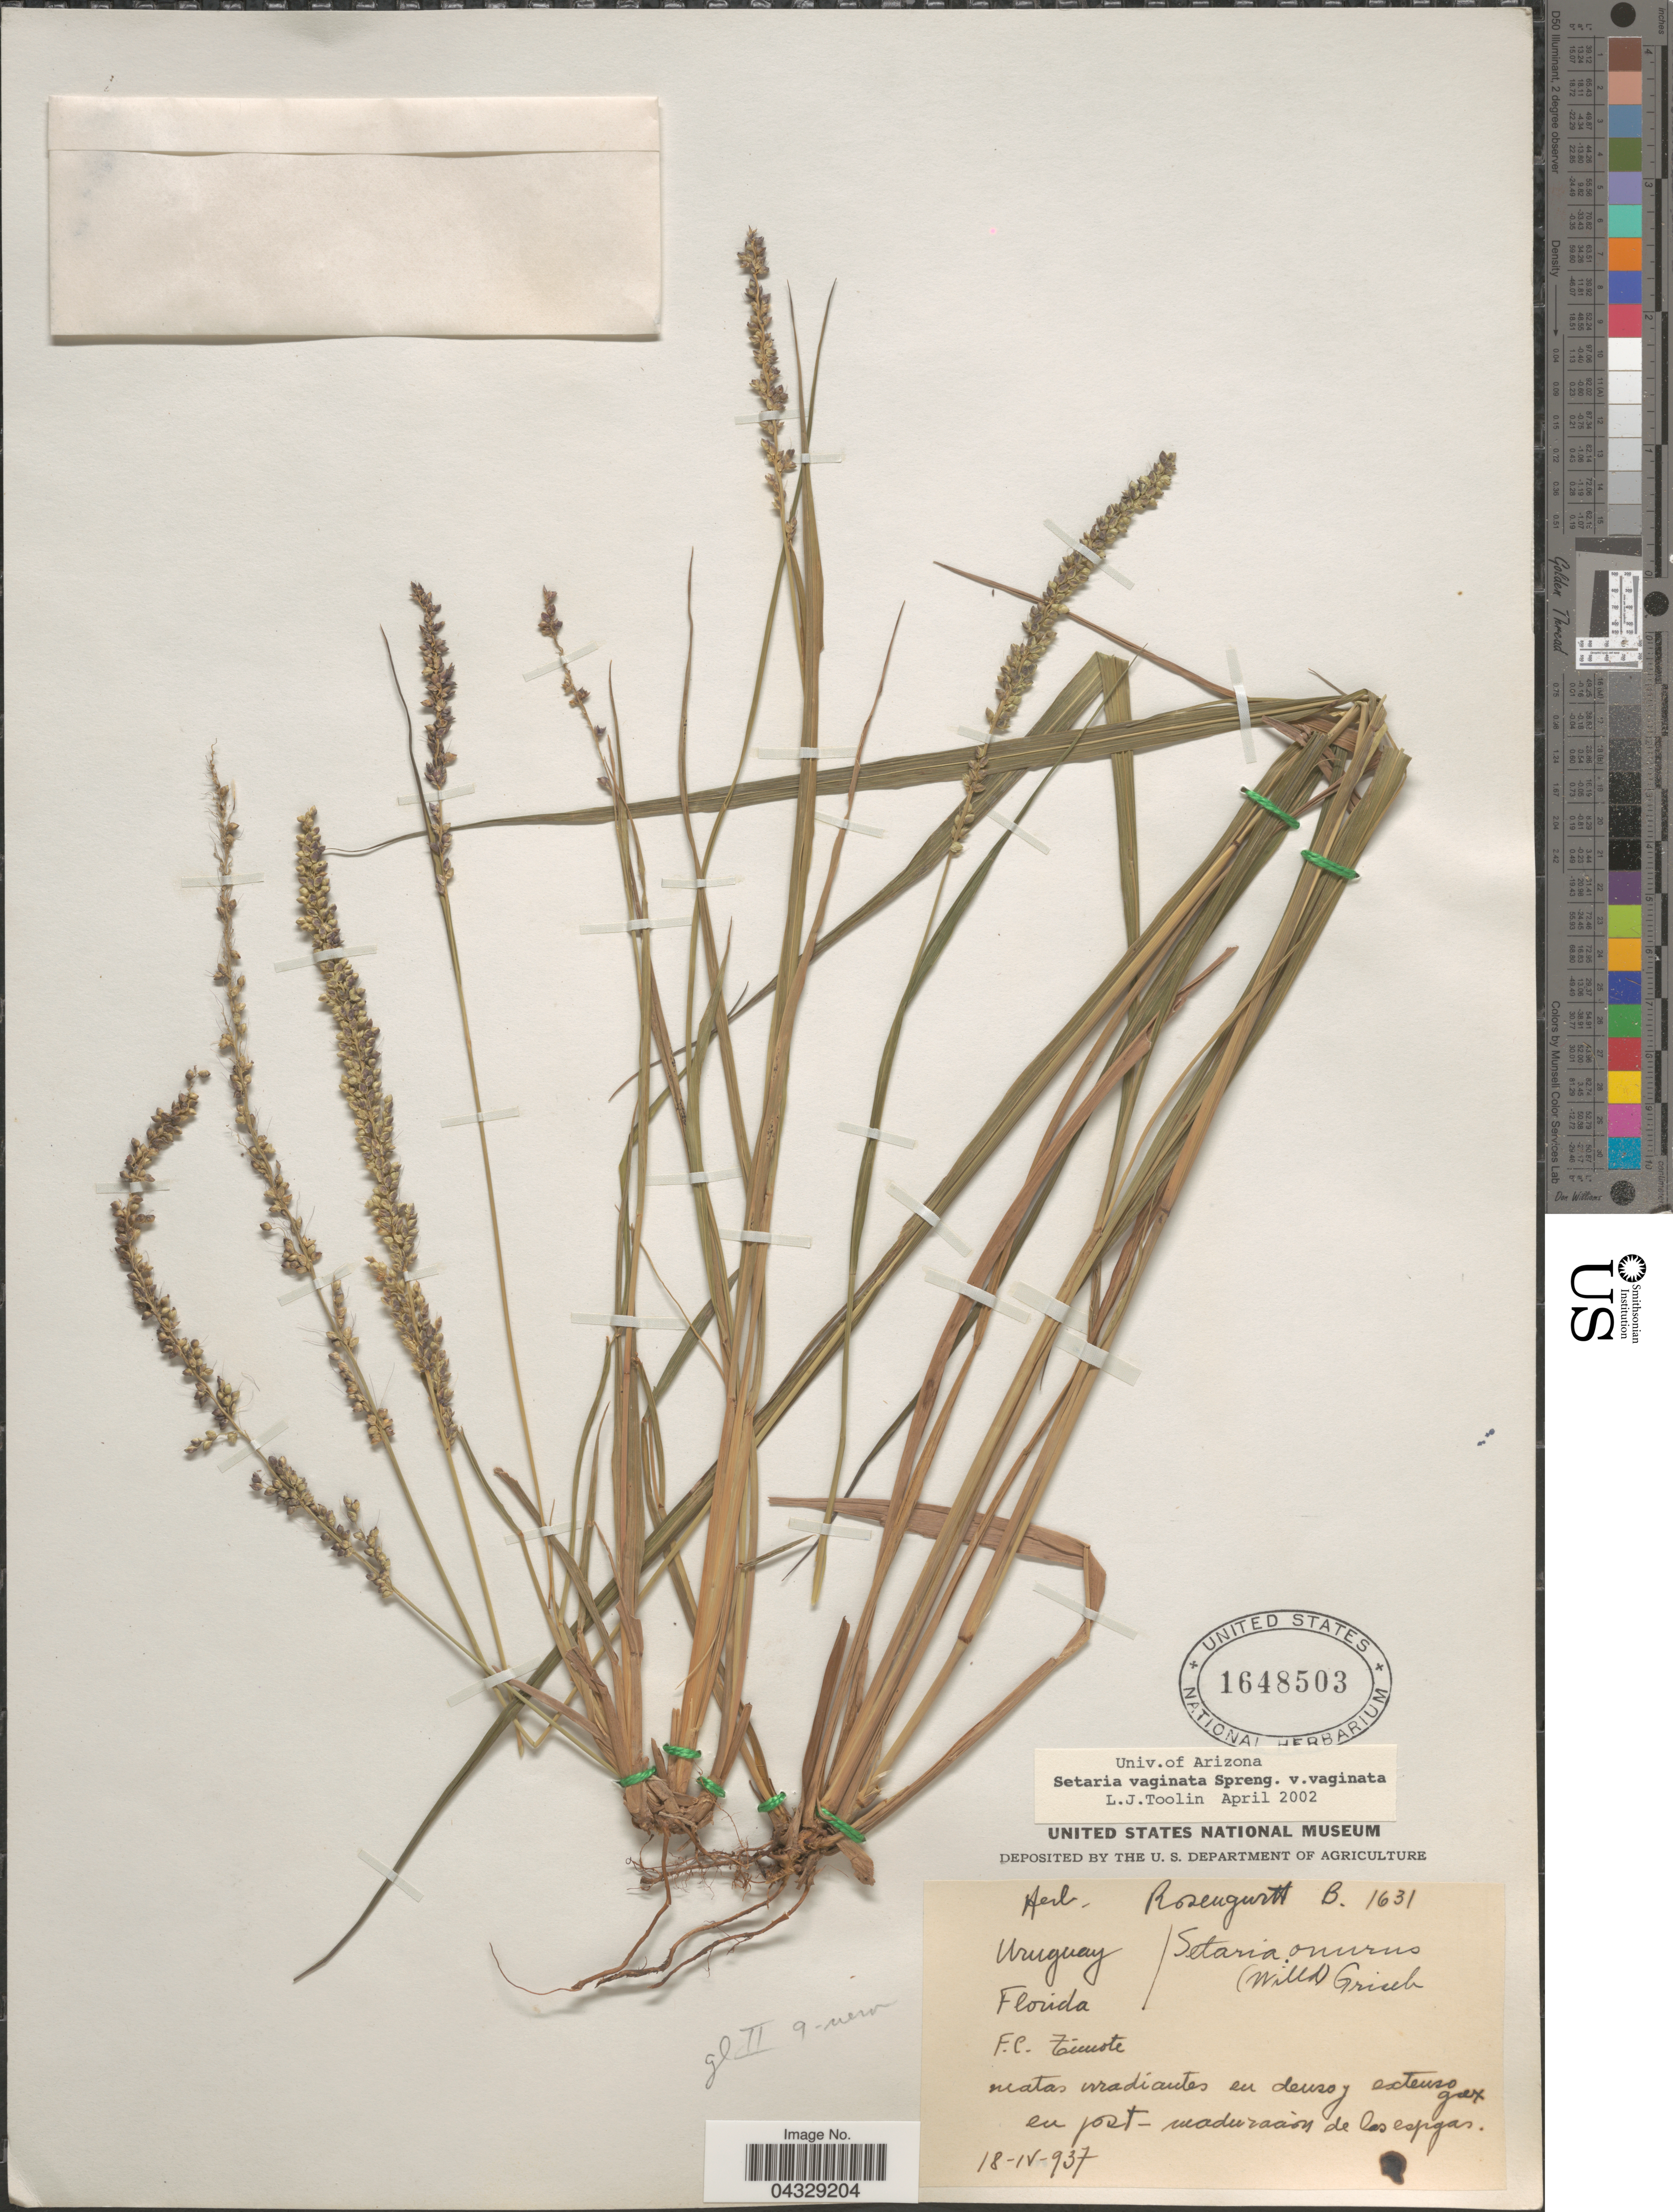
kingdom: Plantae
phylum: Tracheophyta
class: Liliopsida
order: Poales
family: Poaceae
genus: Setaria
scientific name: Setaria vaginata var. vaginata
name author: C.K. Spreng.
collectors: ex herb. Rosengurtt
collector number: B1631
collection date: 1937-04-18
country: Uruguay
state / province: Florida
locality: F.C. Timote.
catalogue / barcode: US 1648503